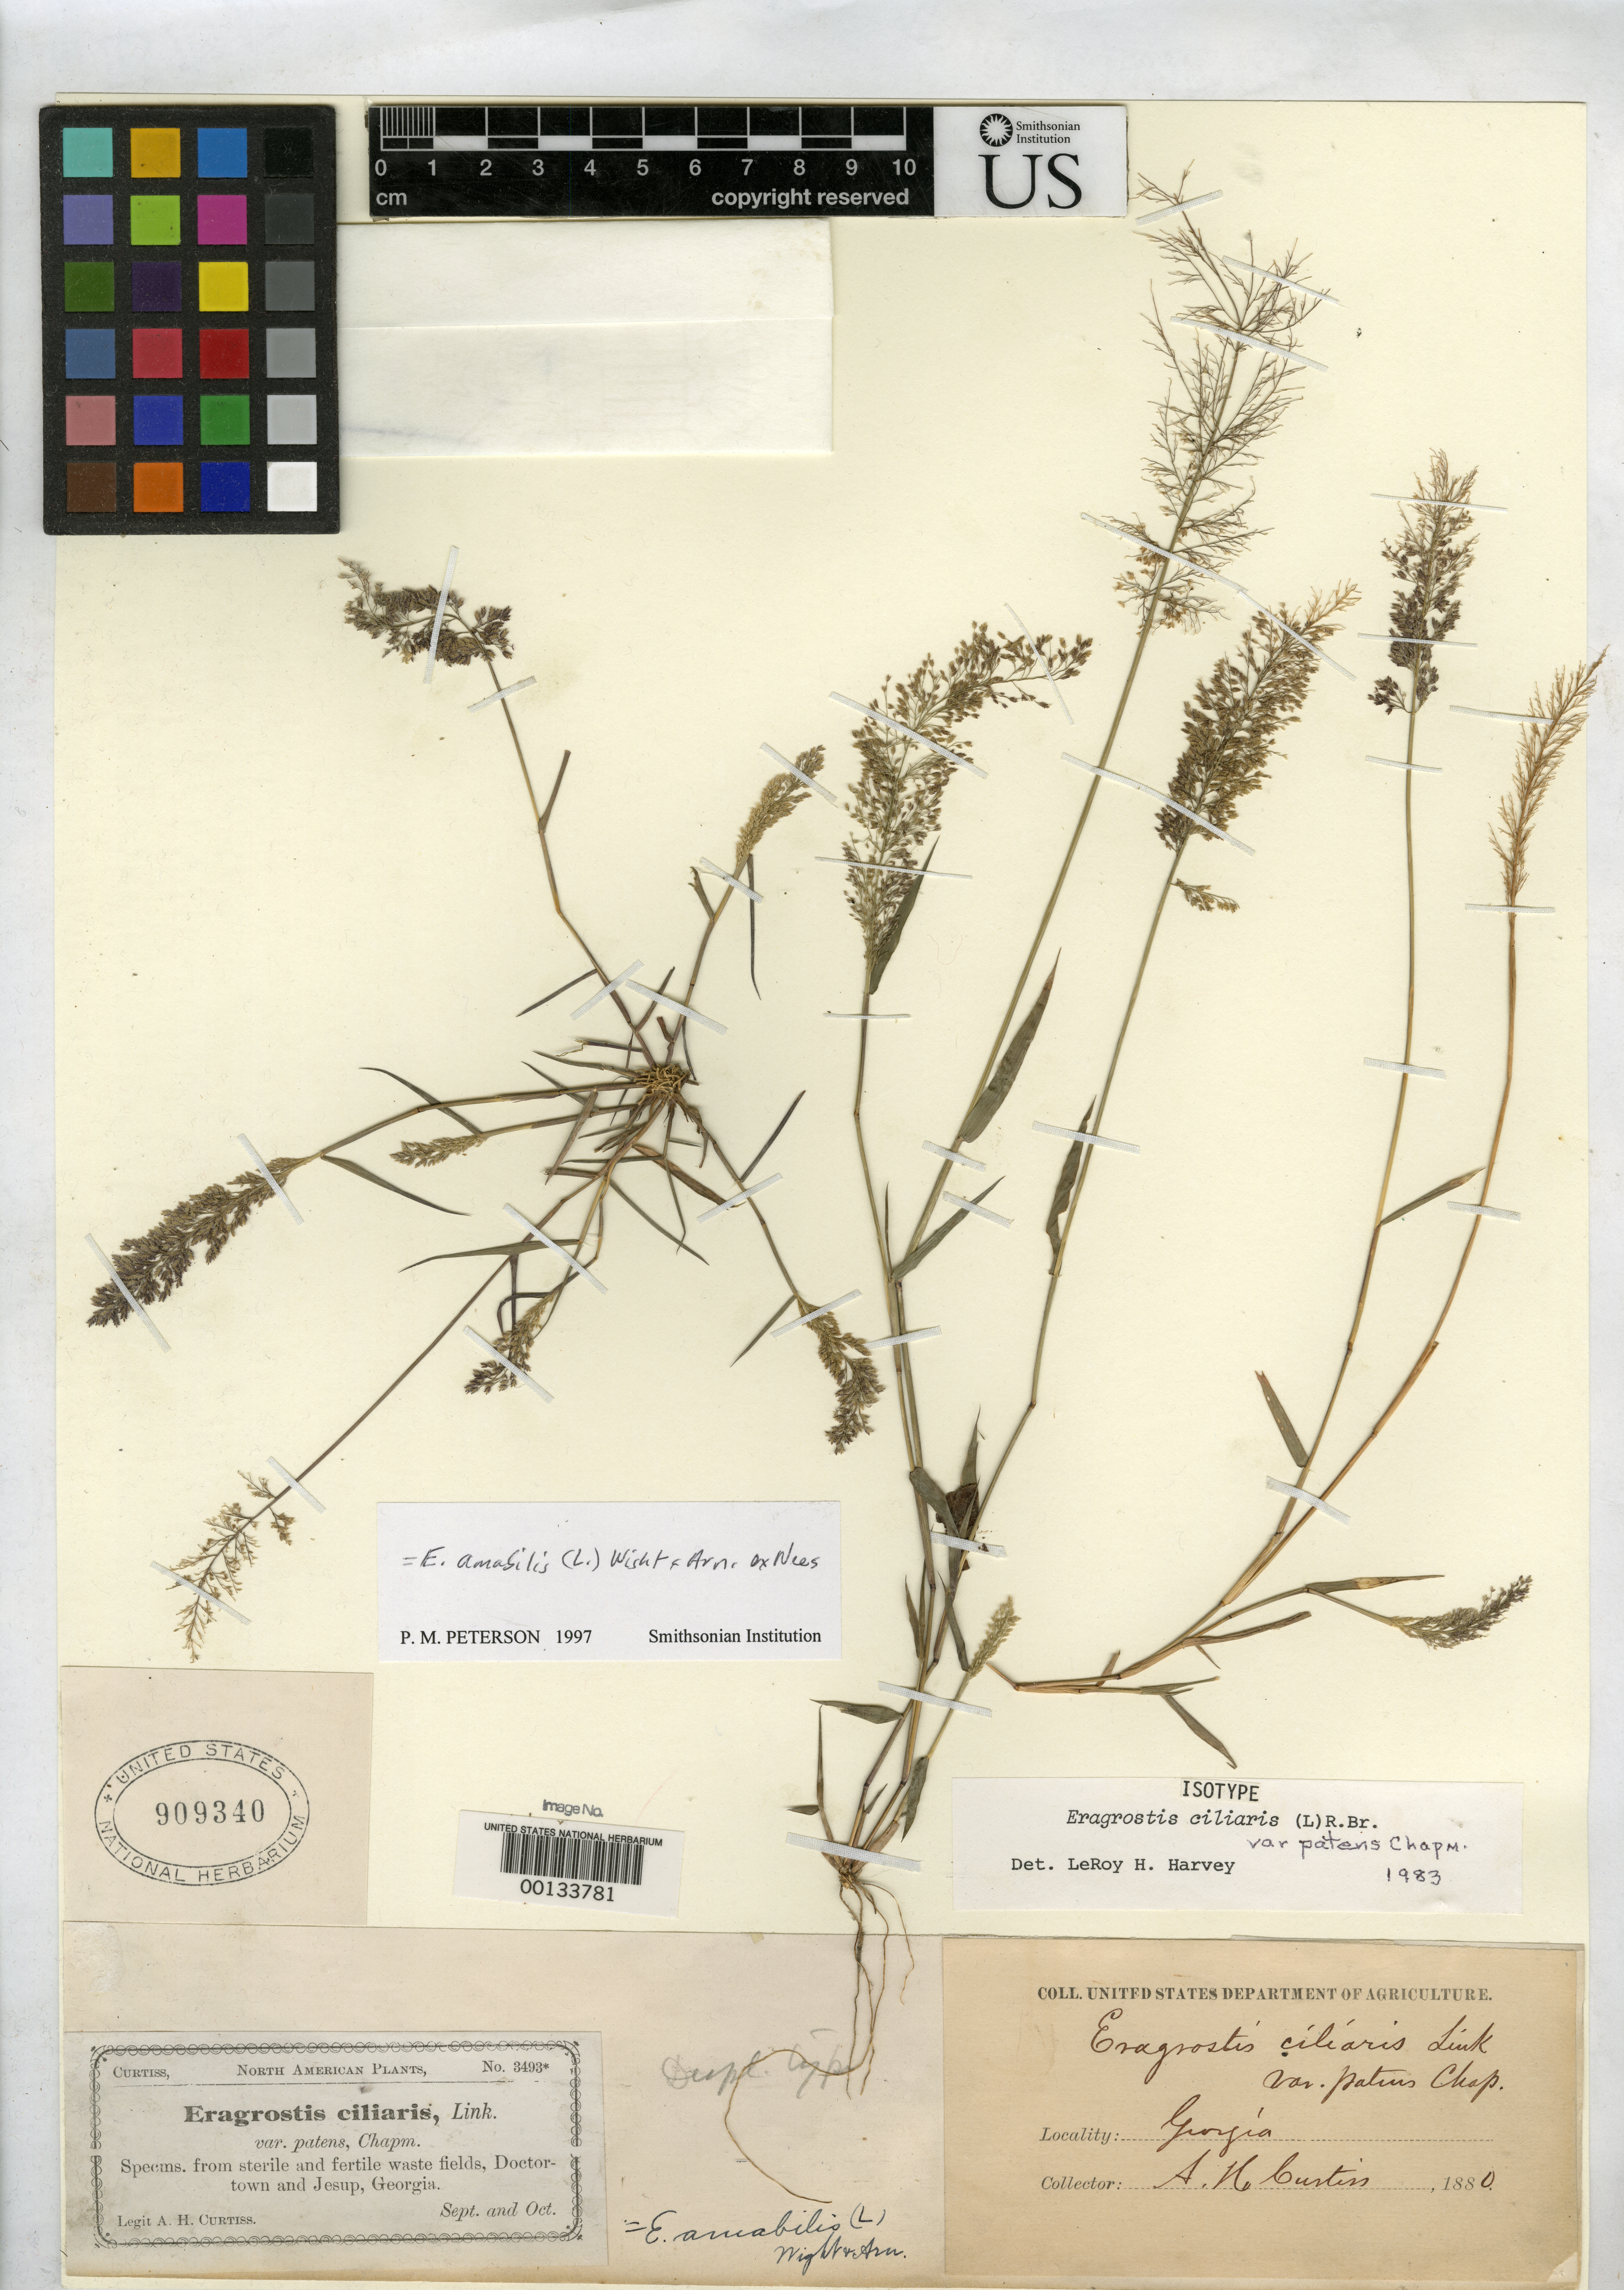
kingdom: Plantae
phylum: Tracheophyta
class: Liliopsida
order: Poales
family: Poaceae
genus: Eragrostis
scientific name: Eragrostis ciliaris var. patens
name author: Chapm. ex W.J. Beal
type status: Isotype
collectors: A. H. Curtiss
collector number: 3493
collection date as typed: Sep 1880 to -- Oct 1880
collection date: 1880-09/1880-10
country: United States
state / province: Georgia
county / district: Wayne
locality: Doctortown and Jessup.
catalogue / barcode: US 909340